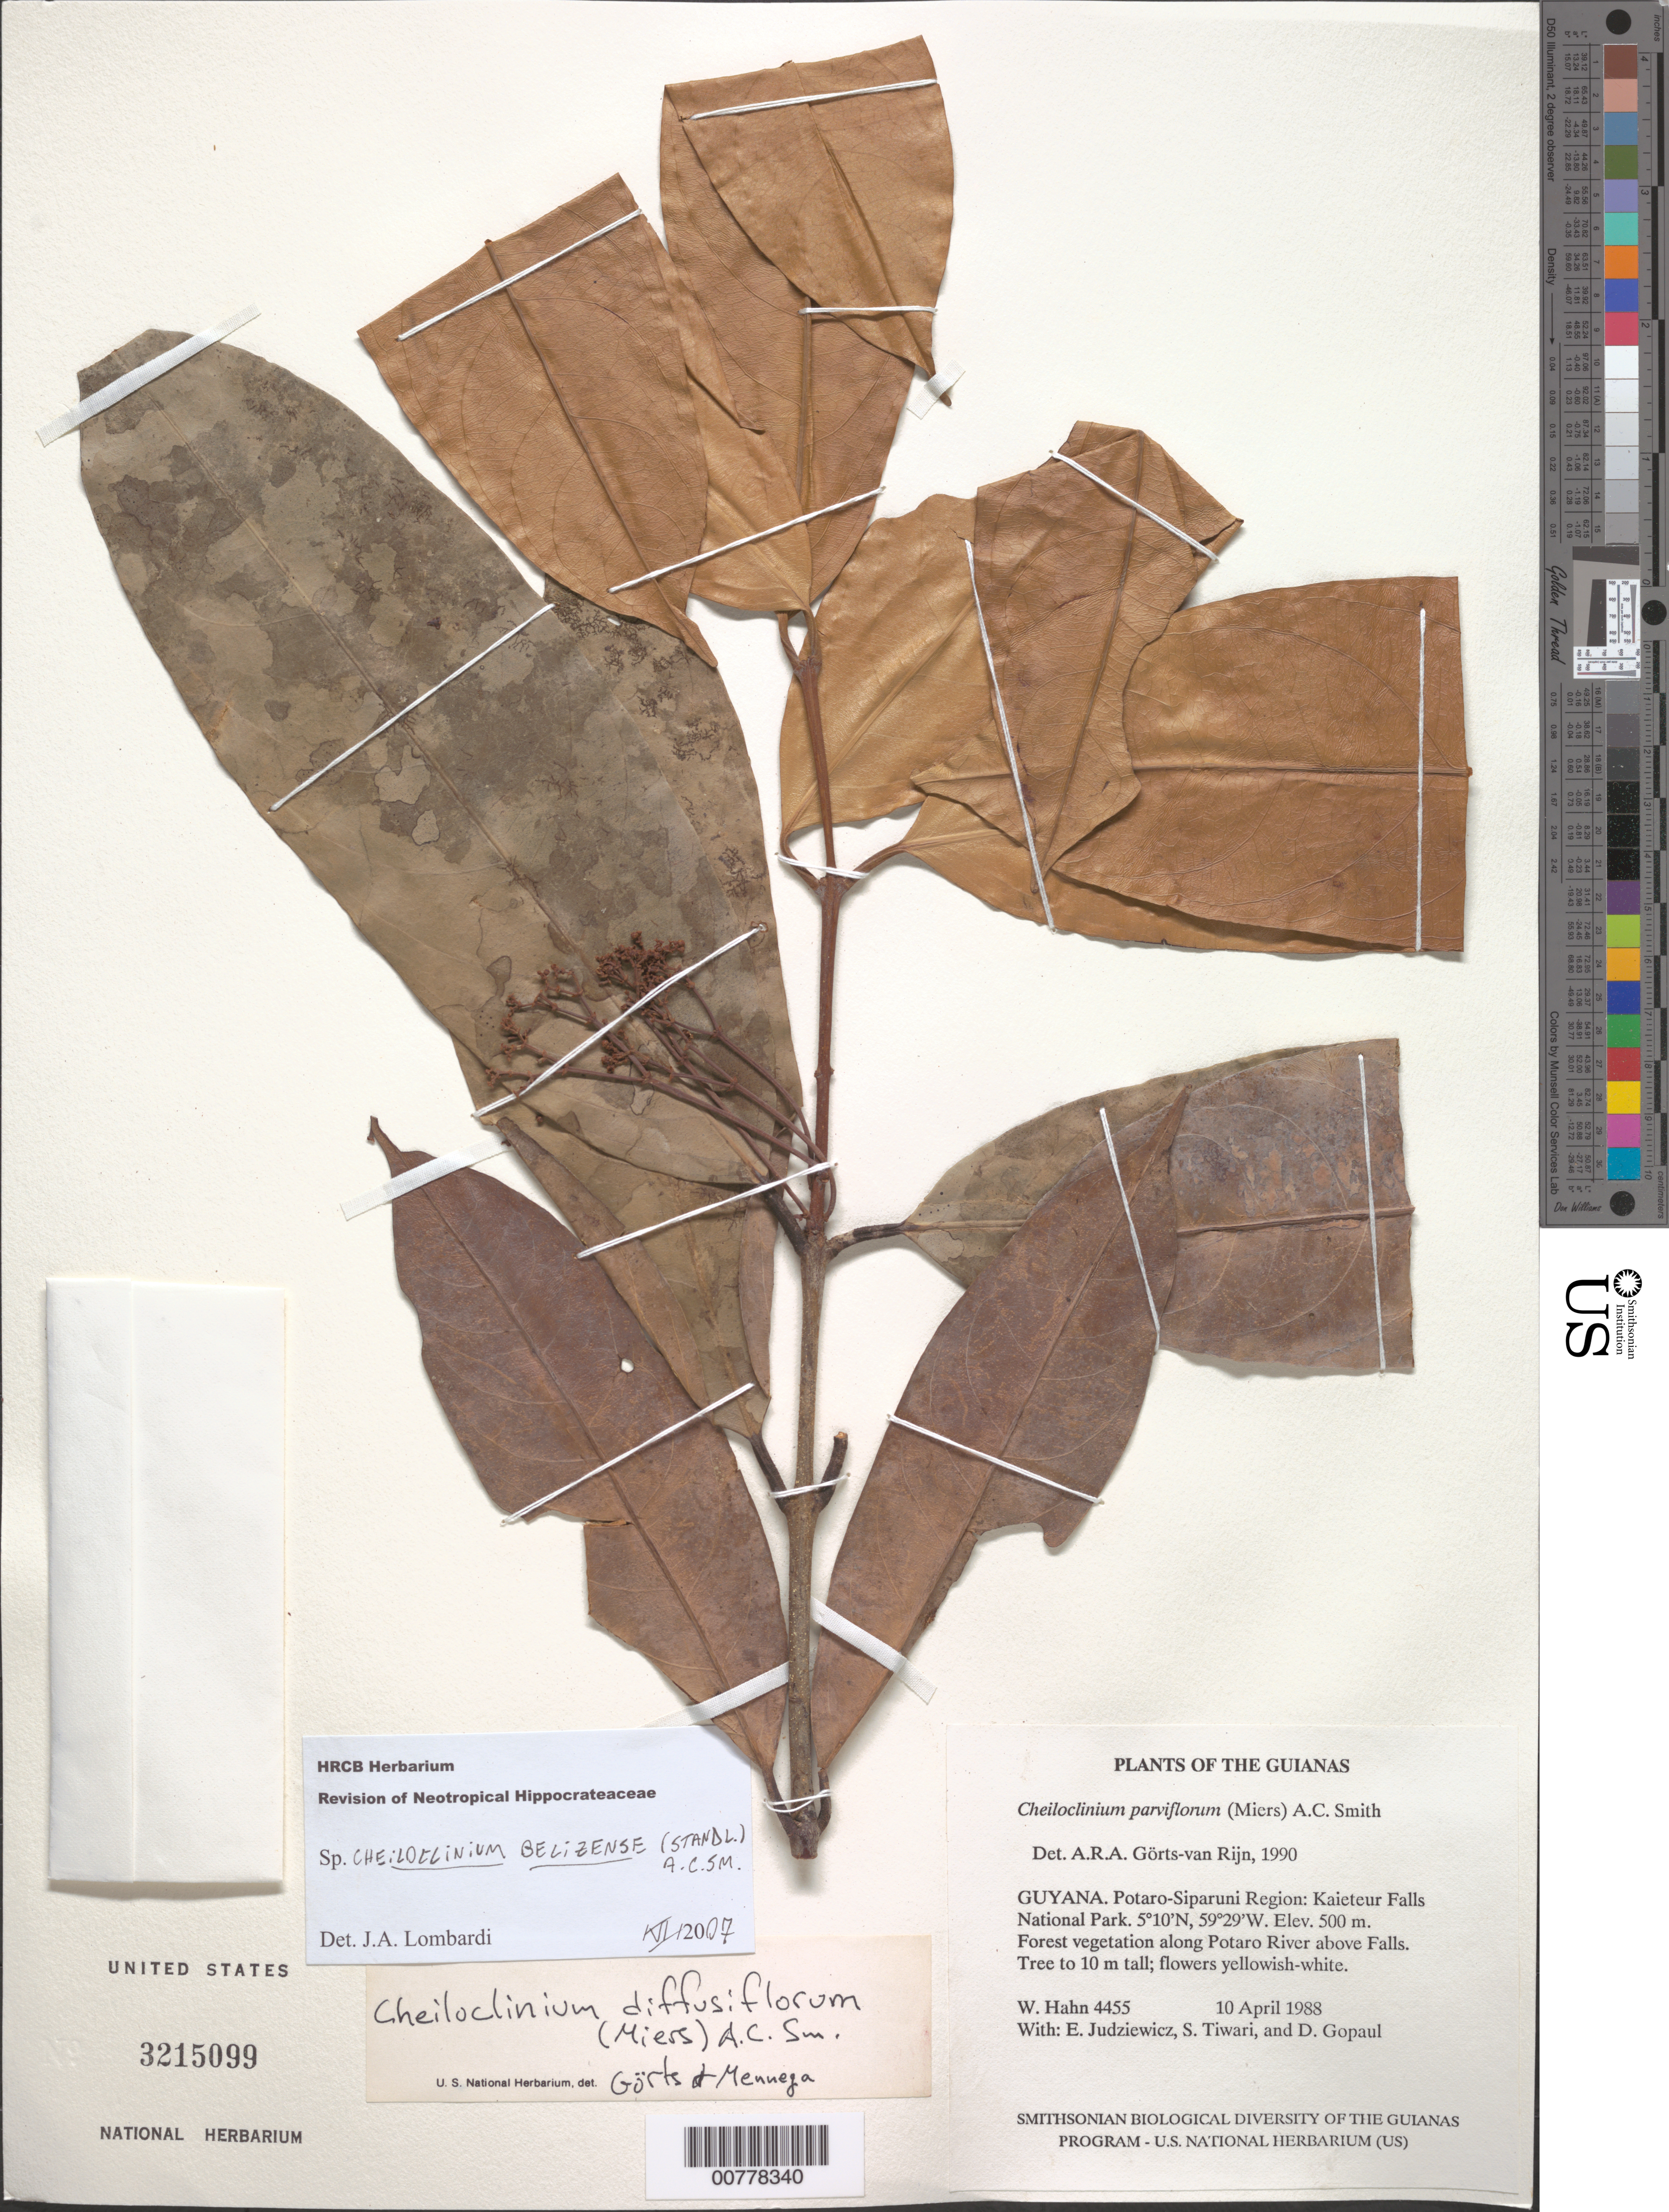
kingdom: Plantae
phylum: Tracheophyta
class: Magnoliopsida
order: Celastrales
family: Celastraceae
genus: Cheiloclinium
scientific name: Cheiloclinium belizense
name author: (Standl.) A.C. Sm.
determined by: Lombardi, Julio A.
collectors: W. Hahn, E. J. Judziewicz, S. Tiwari & D. Gopaul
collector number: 4455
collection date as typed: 10 April 1988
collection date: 1988-04-10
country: Guyana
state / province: Potaro-Siparuni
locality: Kaieteur Falls National Park. Along Potaro River above falls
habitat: Forest vegetation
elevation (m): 500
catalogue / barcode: US 3215099